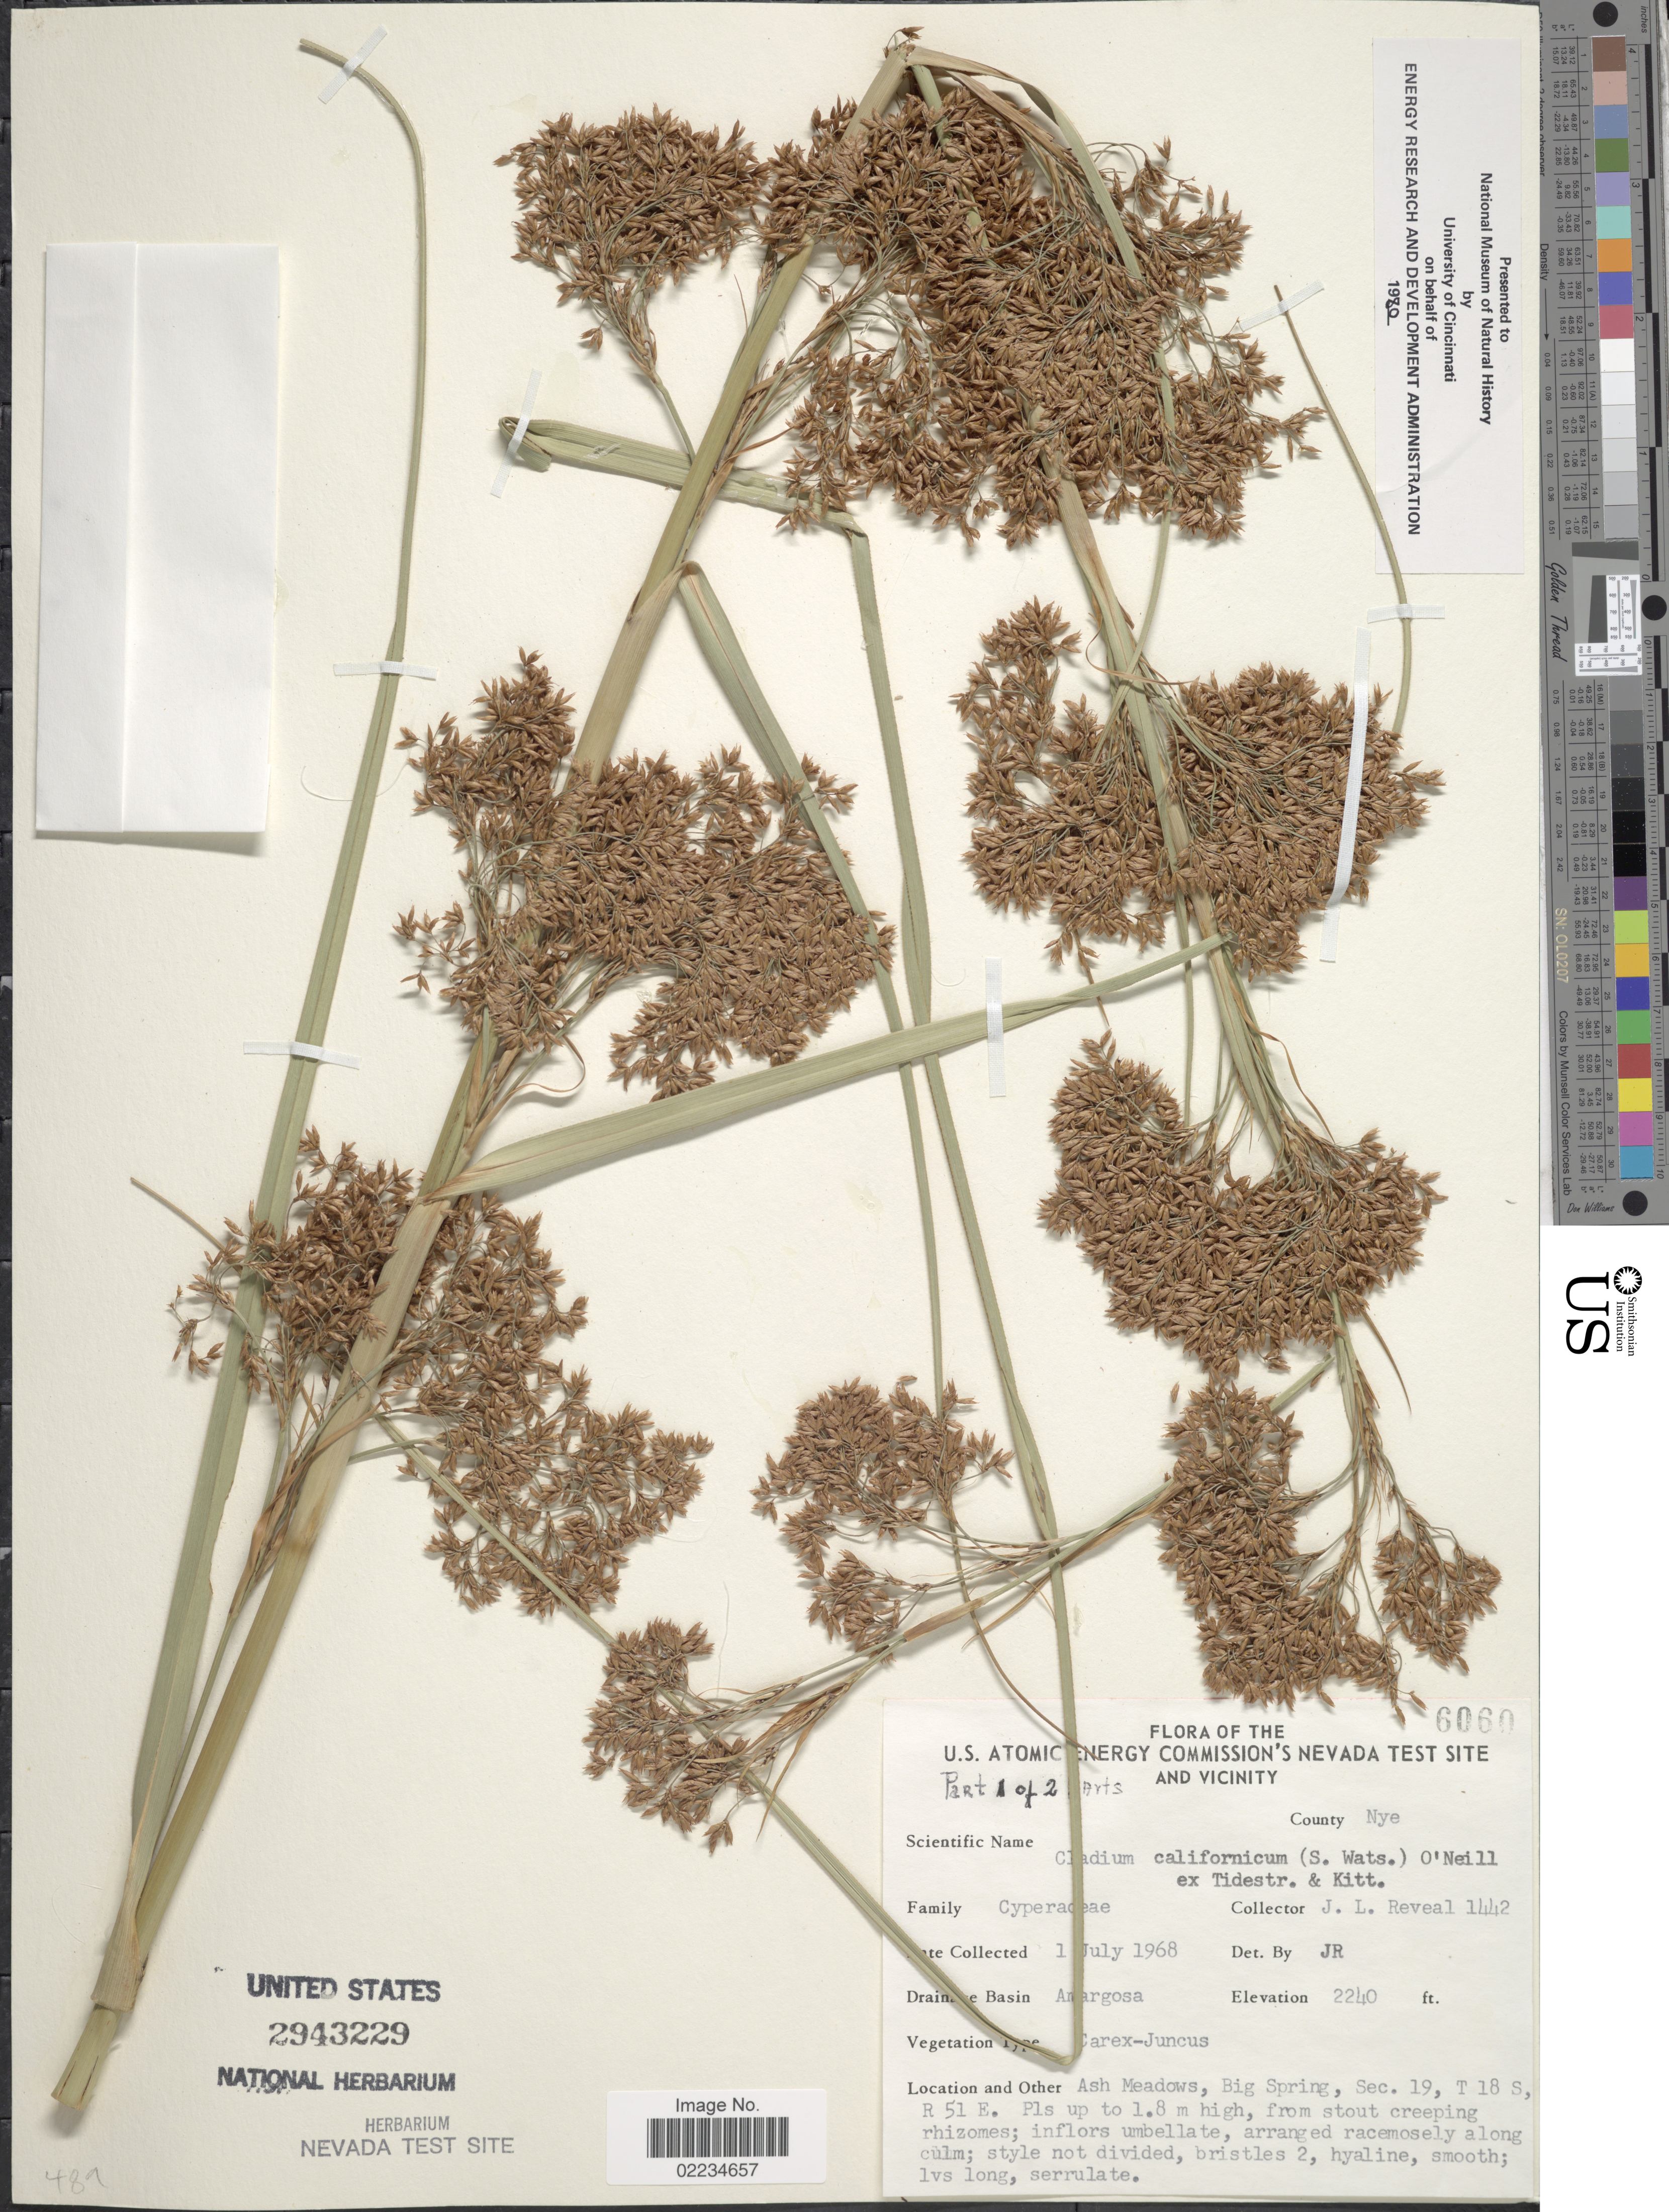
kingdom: Plantae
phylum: Tracheophyta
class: Liliopsida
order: Poales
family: Cyperaceae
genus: Cladium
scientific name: Cladium californicum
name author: (S. Watson) O'Neill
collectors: J. L. Reveal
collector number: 1442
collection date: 1968-07-01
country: United States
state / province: Nevada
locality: U.S. Atomic Energy Commision's Nevada Test Site and Vicinity, County Nye, Drainage Basin, Amargosa, Ash Meadows, Big Spring, Sec. 19, T 18 S, R51 E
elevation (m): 683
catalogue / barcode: US 2943229